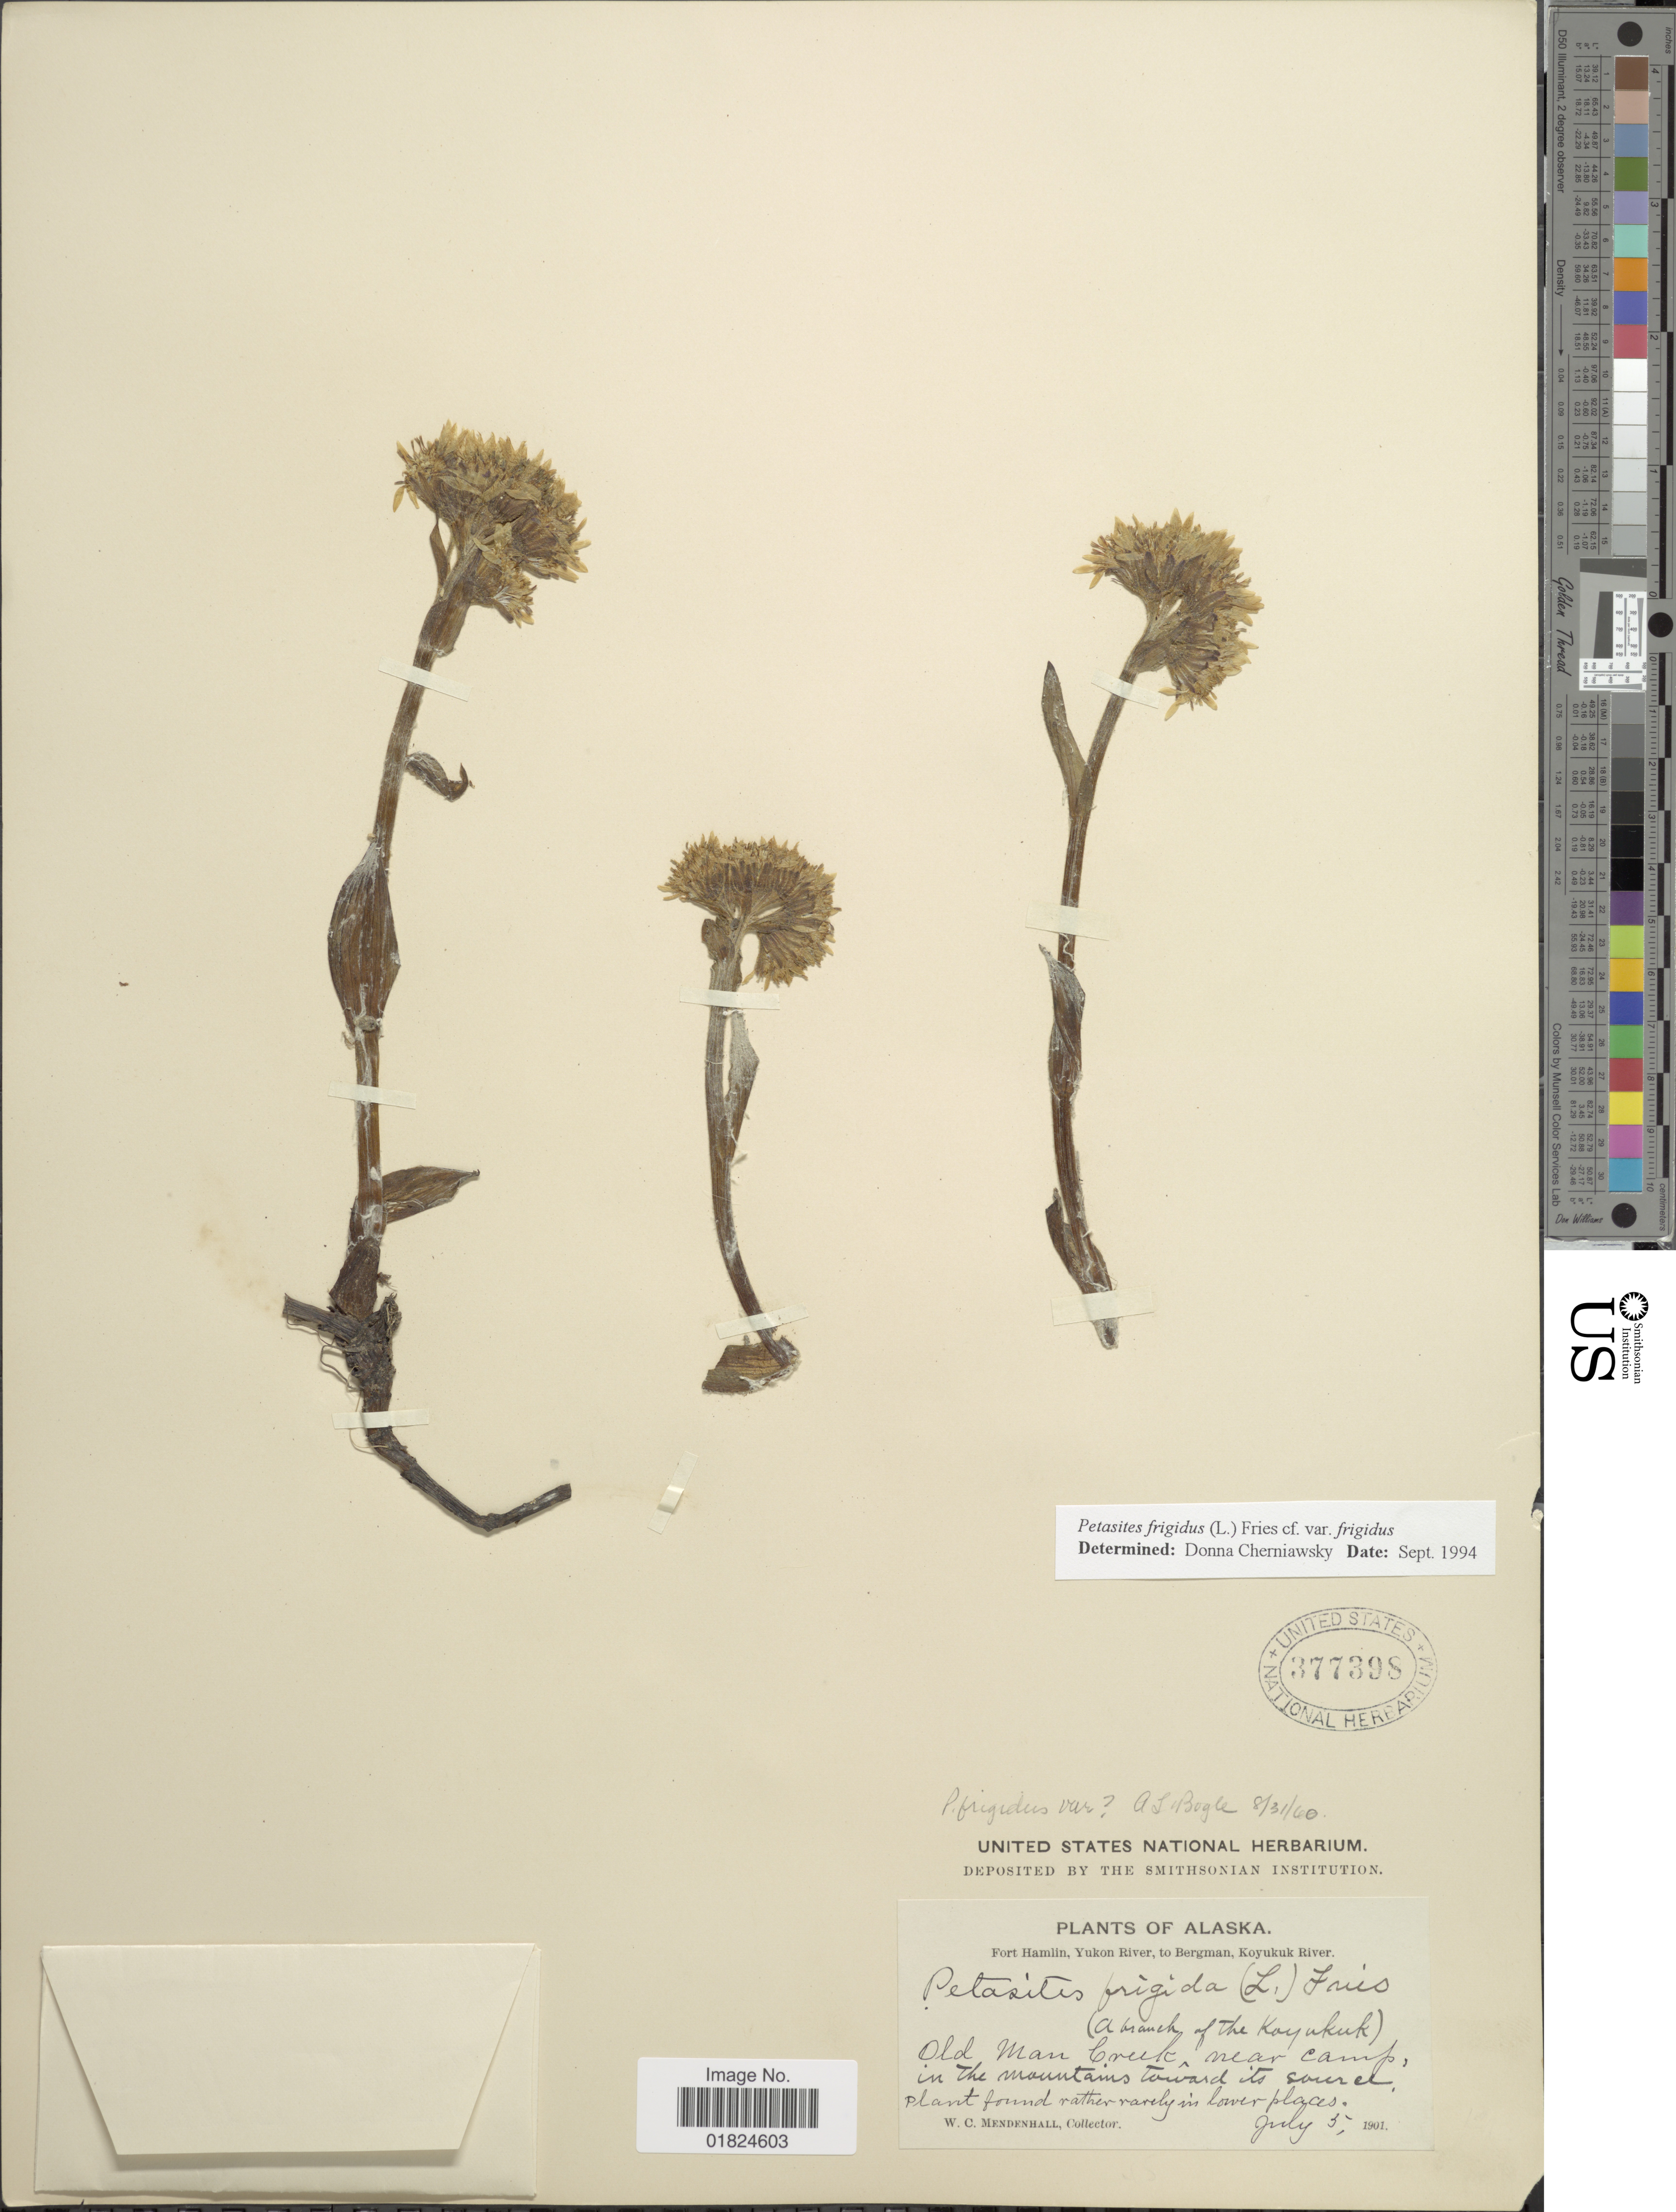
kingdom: Plantae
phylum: Tracheophyta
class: Magnoliopsida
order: Asterales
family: Asteraceae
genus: Petasites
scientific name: Petasites frigidus var. frigidus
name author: (L.) Fr.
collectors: W. Mendenhall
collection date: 1901-07-05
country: United States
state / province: Alaska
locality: Fort hamlin, Yukon River, to Bergman, Koyukuk River. Old Man Creek, near camp, in the mountains Toward its Source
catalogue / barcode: US 377398